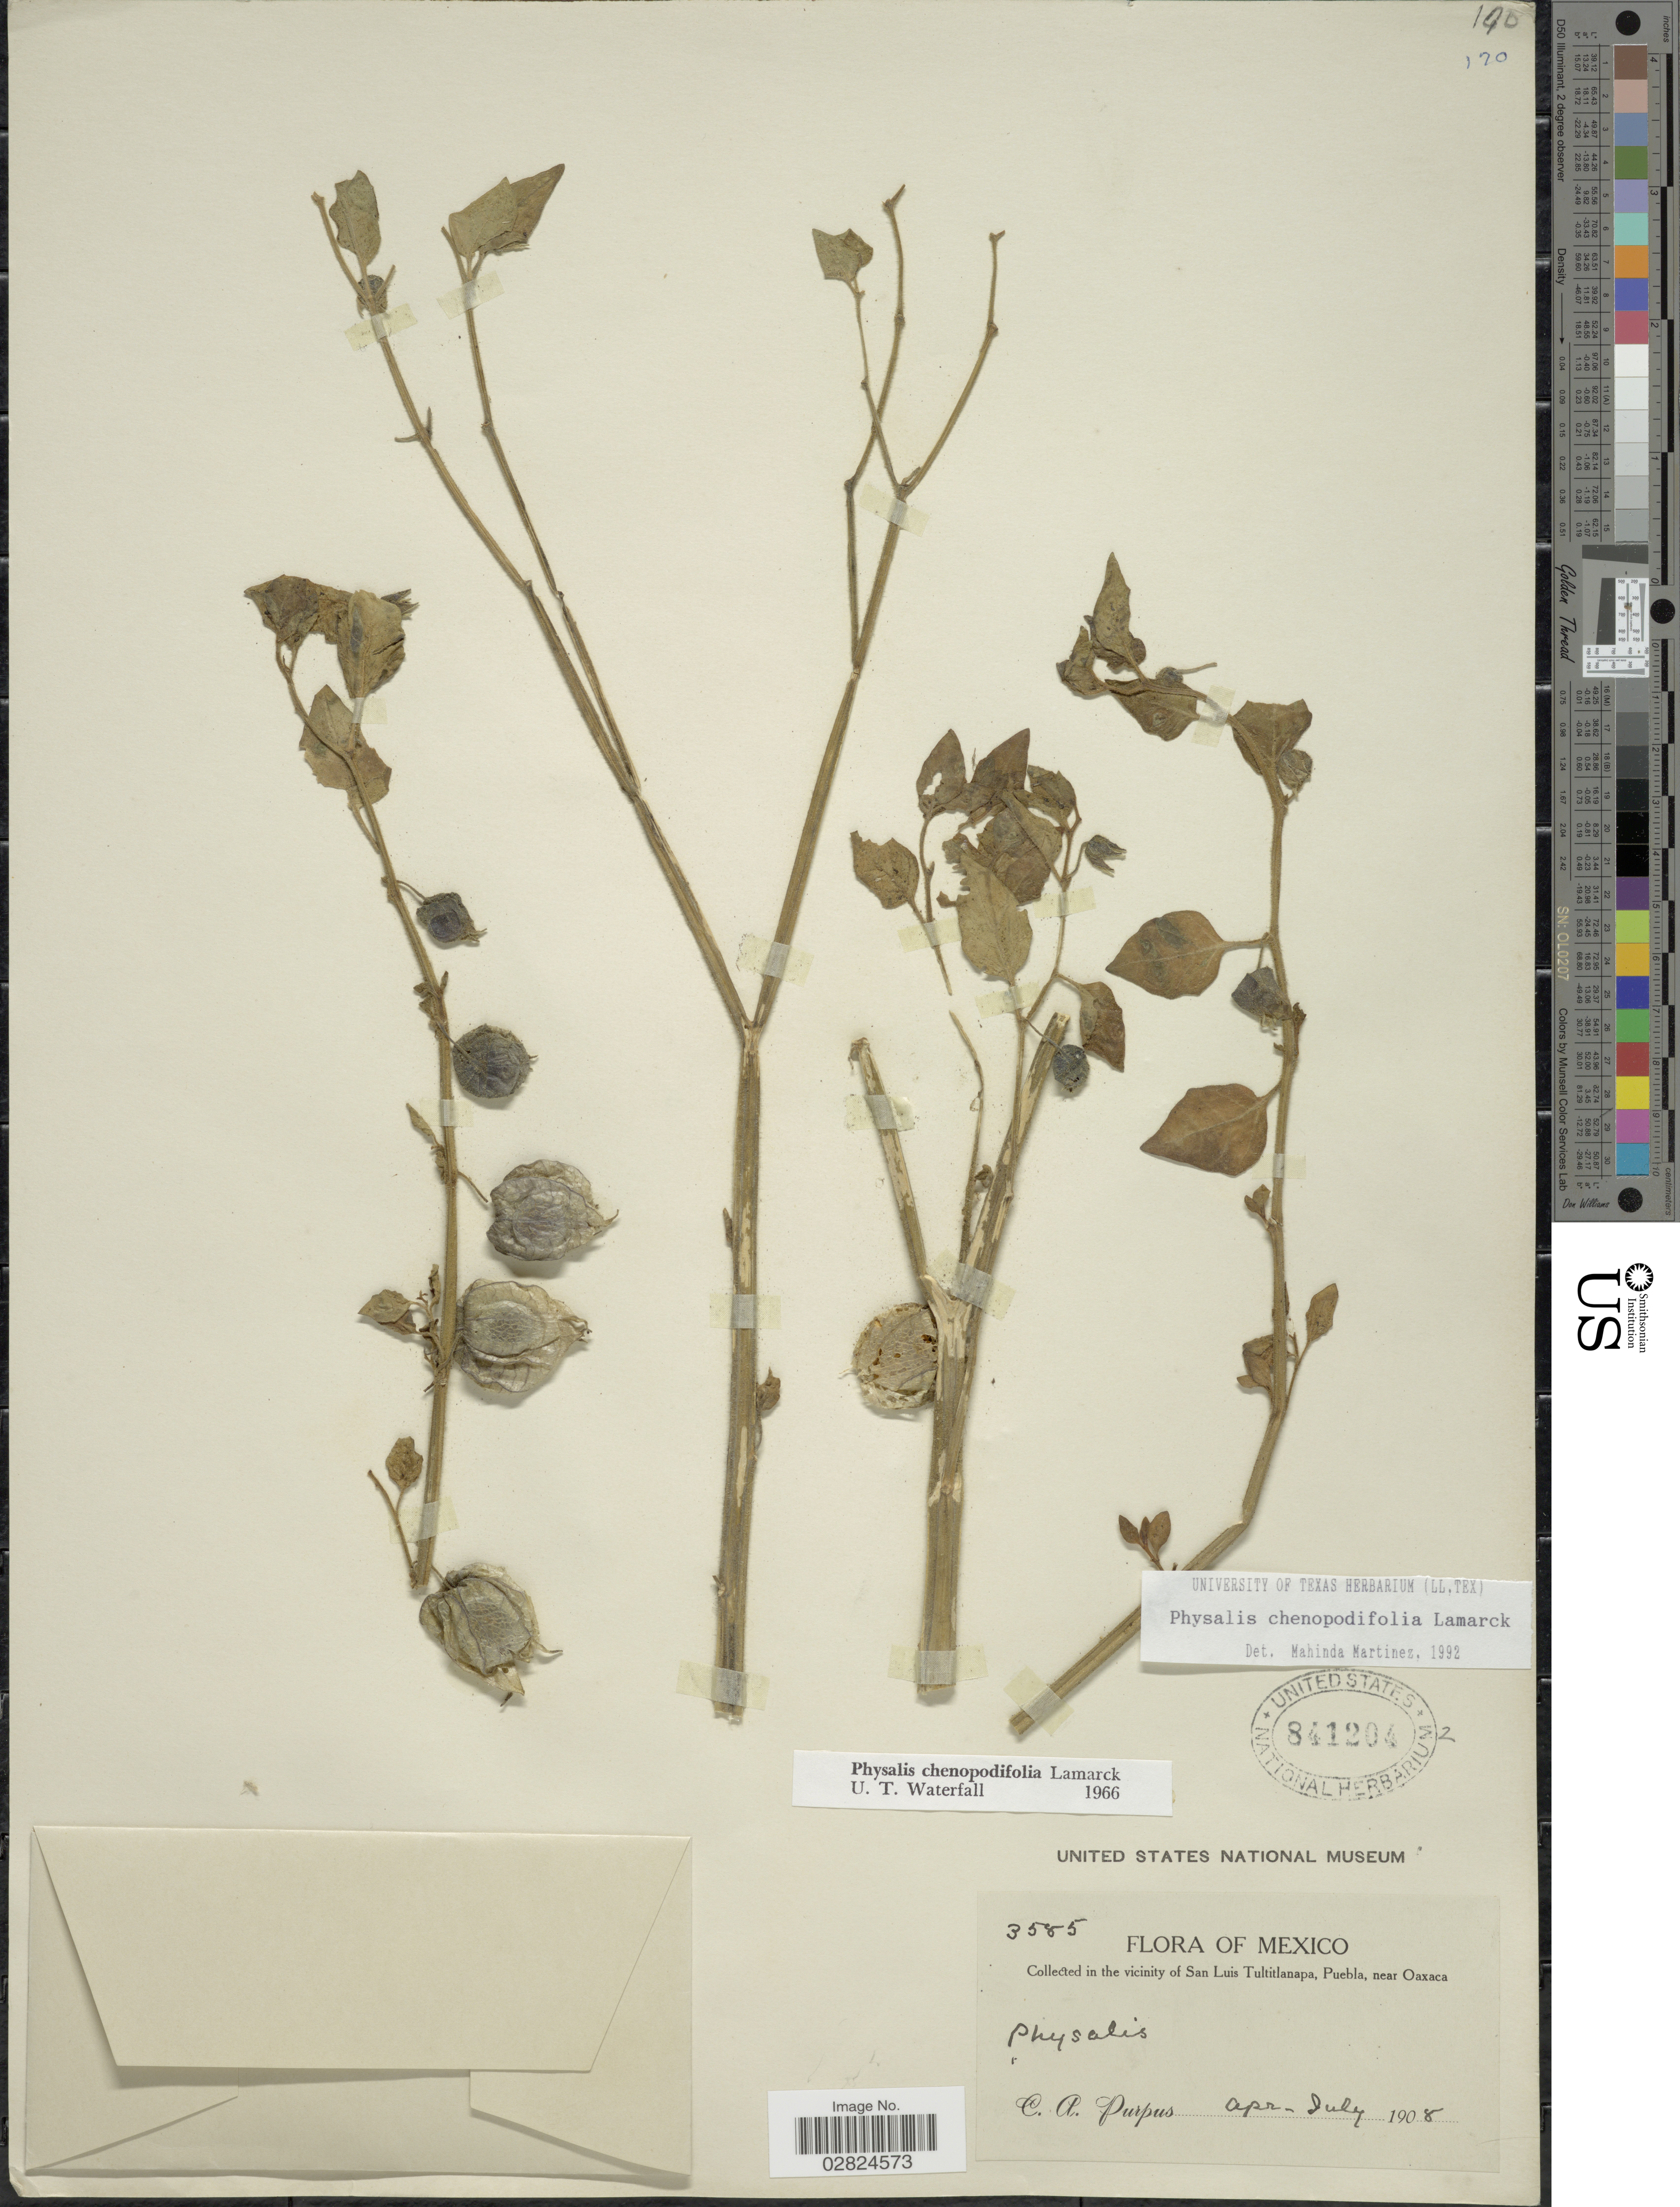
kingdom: Plantae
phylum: Tracheophyta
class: Magnoliopsida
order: Solanales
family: Solanaceae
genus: Physalis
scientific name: Physalis chenopodifolia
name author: Lam.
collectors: C. A. Purpus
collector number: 3585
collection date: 1908-04/1908-07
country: Mexico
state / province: Puebla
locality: Vicinity of San Luis Tultitlanapa, Puebla, near Oaxaca.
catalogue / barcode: US 841204